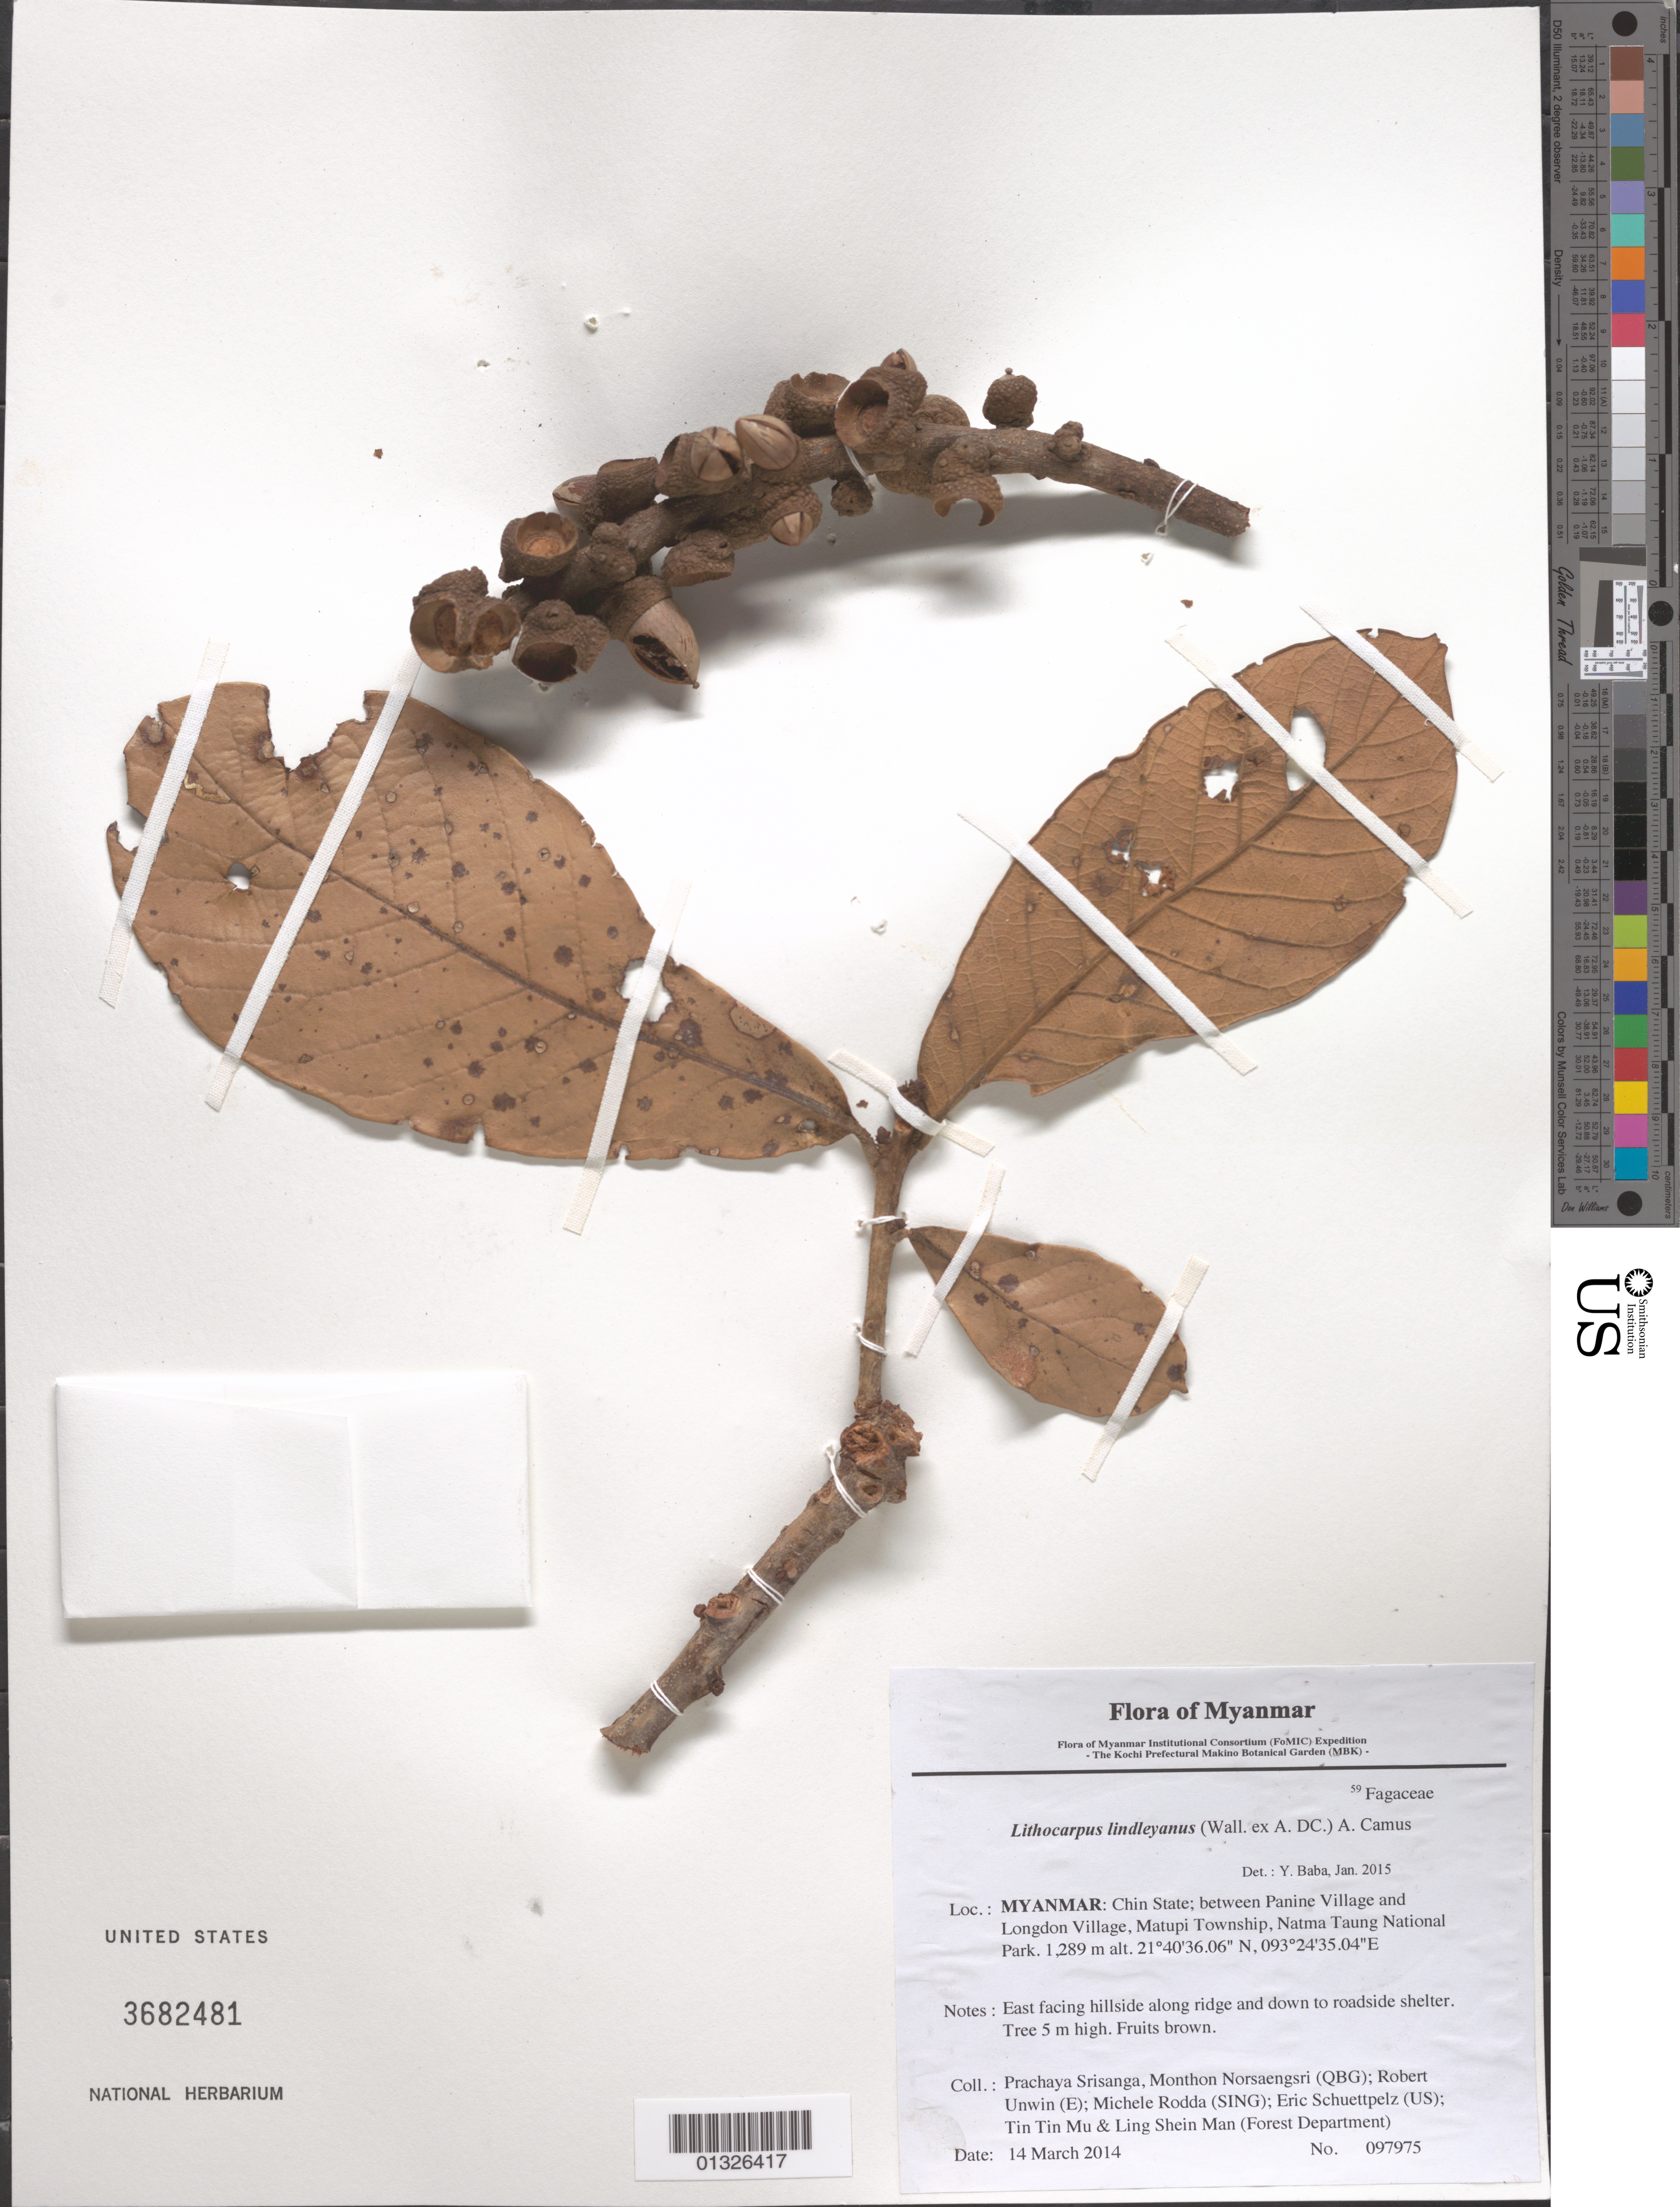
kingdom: Plantae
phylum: Tracheophyta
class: Magnoliopsida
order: Fagales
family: Fagaceae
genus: Lithocarpus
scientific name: Lithocarpus lindleyanus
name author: (Wall. ex A. DC.) A. Camus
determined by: Baba, Y.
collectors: P. Srisanga, M. Norsaengsri, R. Unwin, M. Rodda, E. Schuettpelz, Tin Tin Mu & Ling Shein Man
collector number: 97975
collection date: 2014-03-14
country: Myanmar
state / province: Chin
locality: Between Panine Village and Longdon Village, Matupi Township, Natma Taung National Park.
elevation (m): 1289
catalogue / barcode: US 3682481